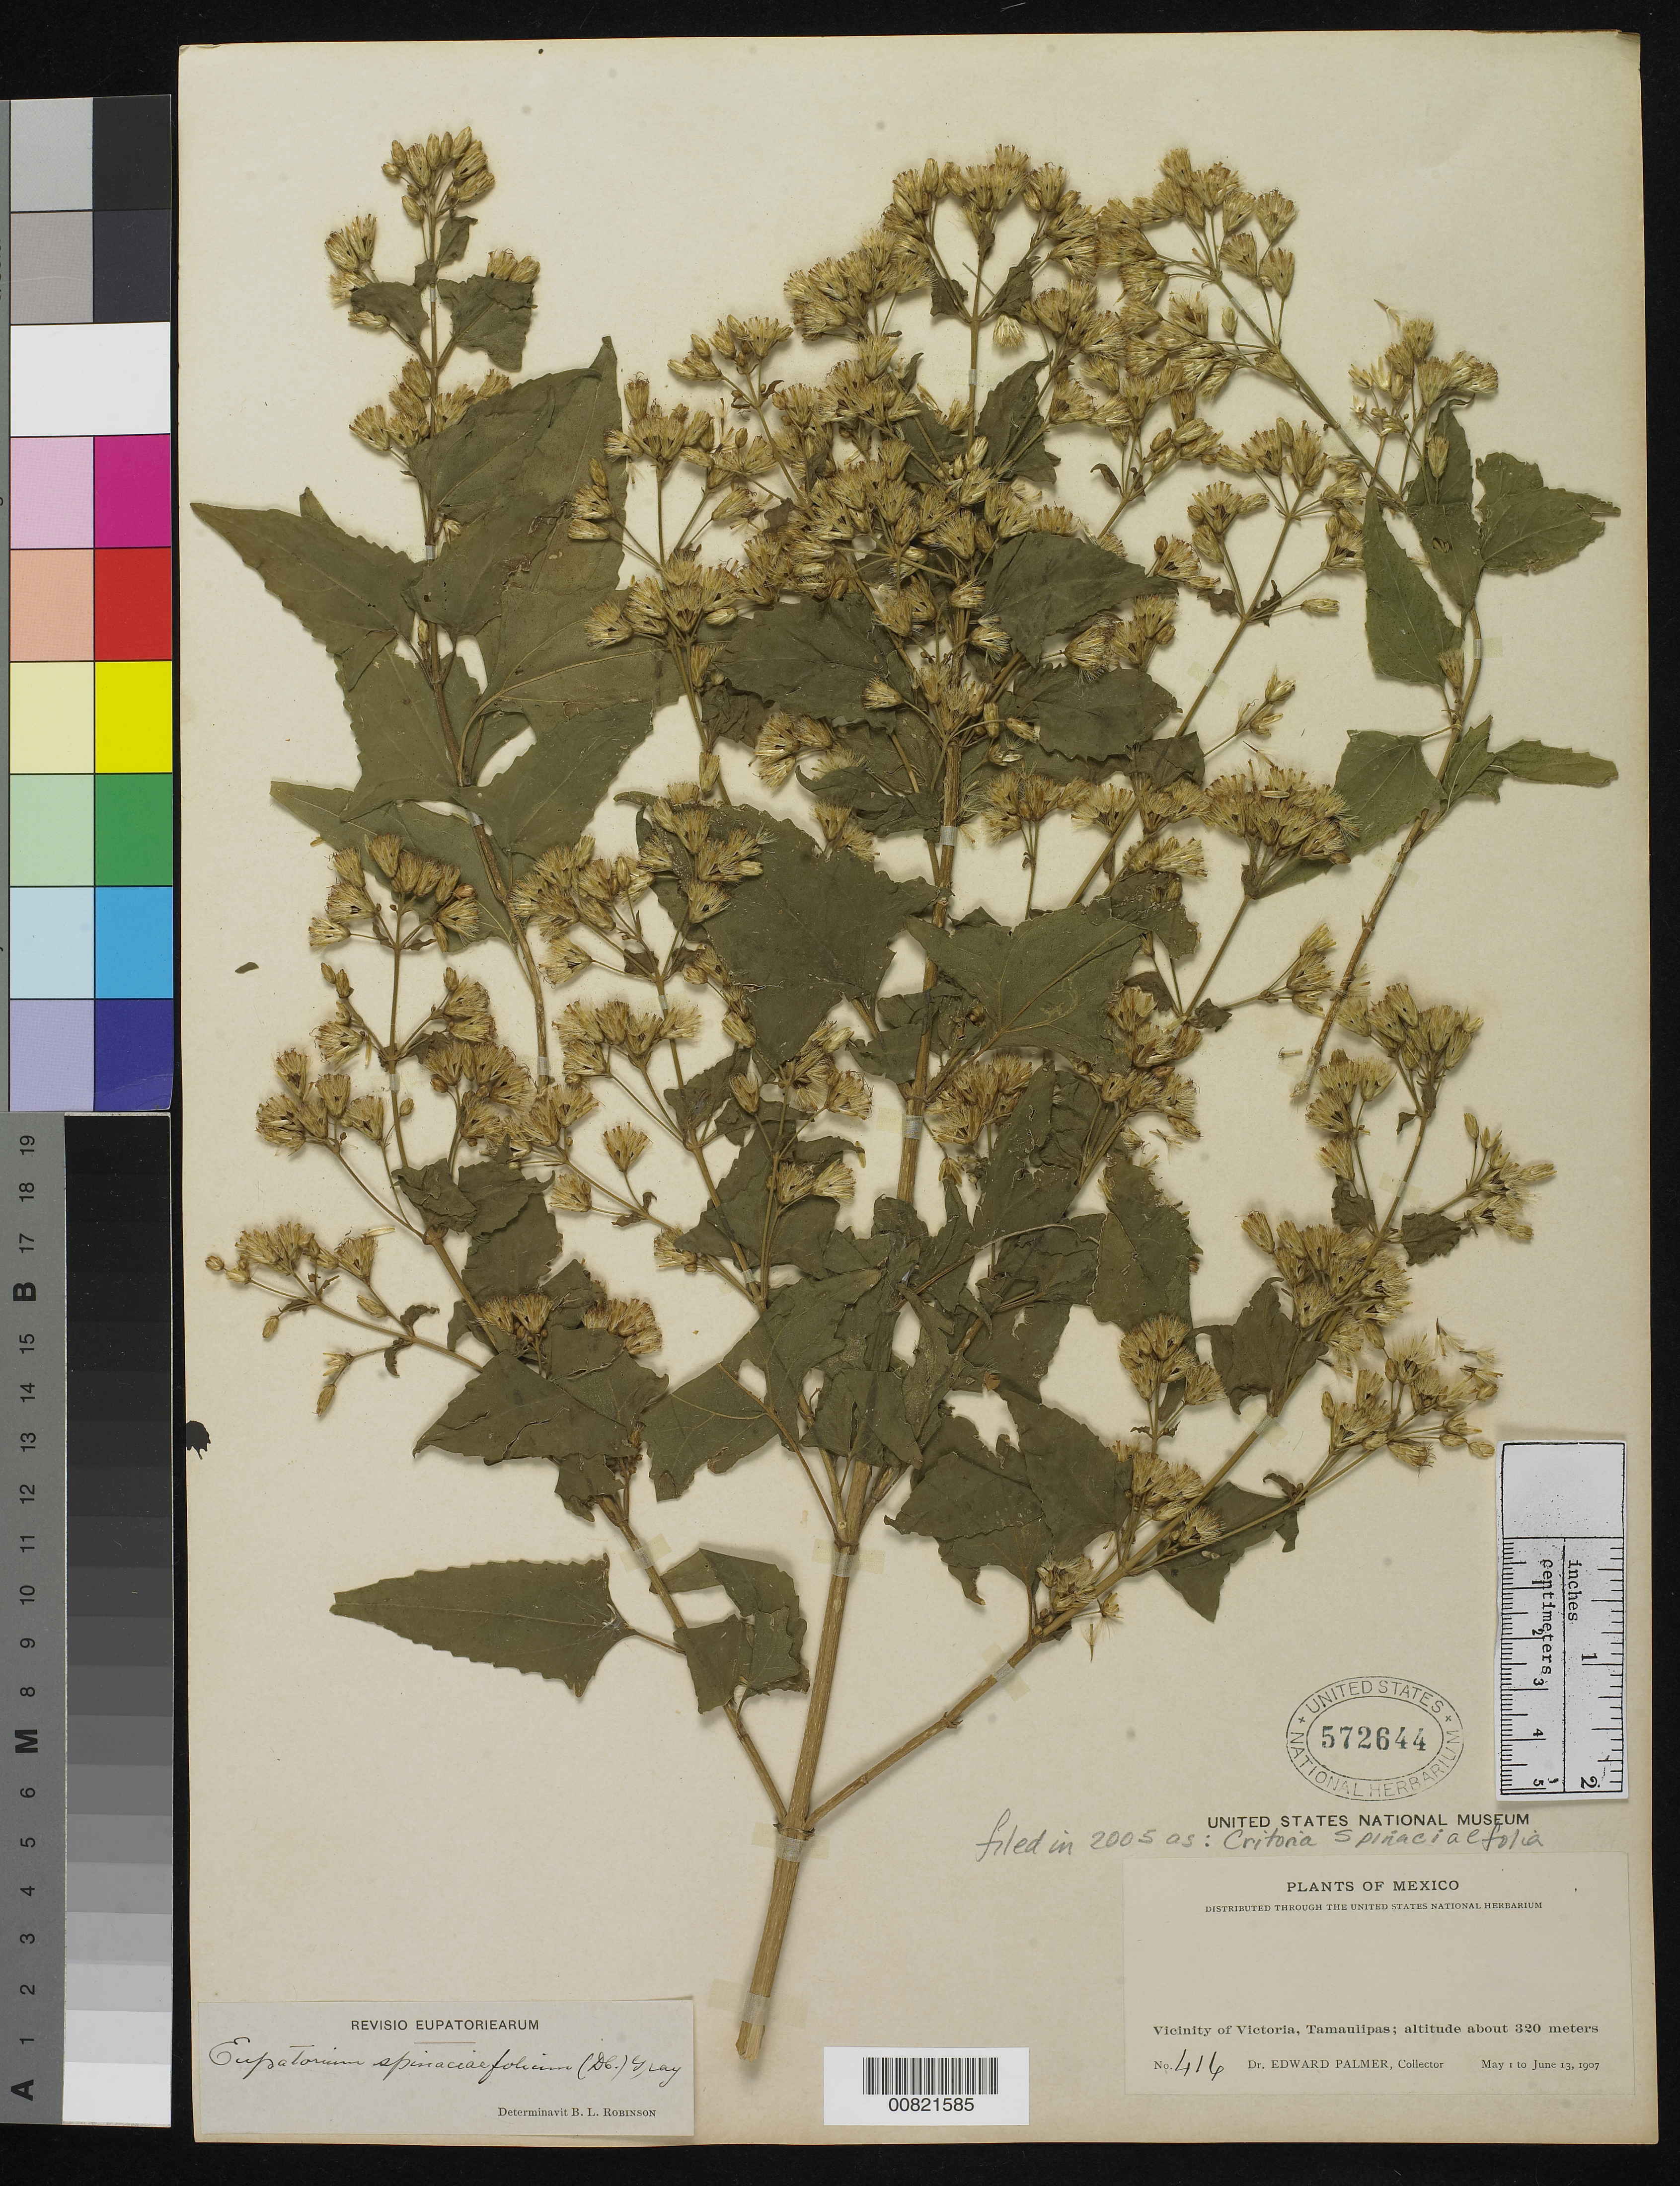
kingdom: Plantae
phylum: Tracheophyta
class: Magnoliopsida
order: Asterales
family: Asteraceae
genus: Critonia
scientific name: Critonia spinaciaefolia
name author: (DC.) R.M. King & H. Rob.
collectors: E. Palmer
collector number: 416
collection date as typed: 01 May 1907 to 13 Jun 1907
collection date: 1907-05-01/1907-06-13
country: Mexico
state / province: Tamaulipas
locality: Vicinity of Victoria.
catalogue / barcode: US 572644